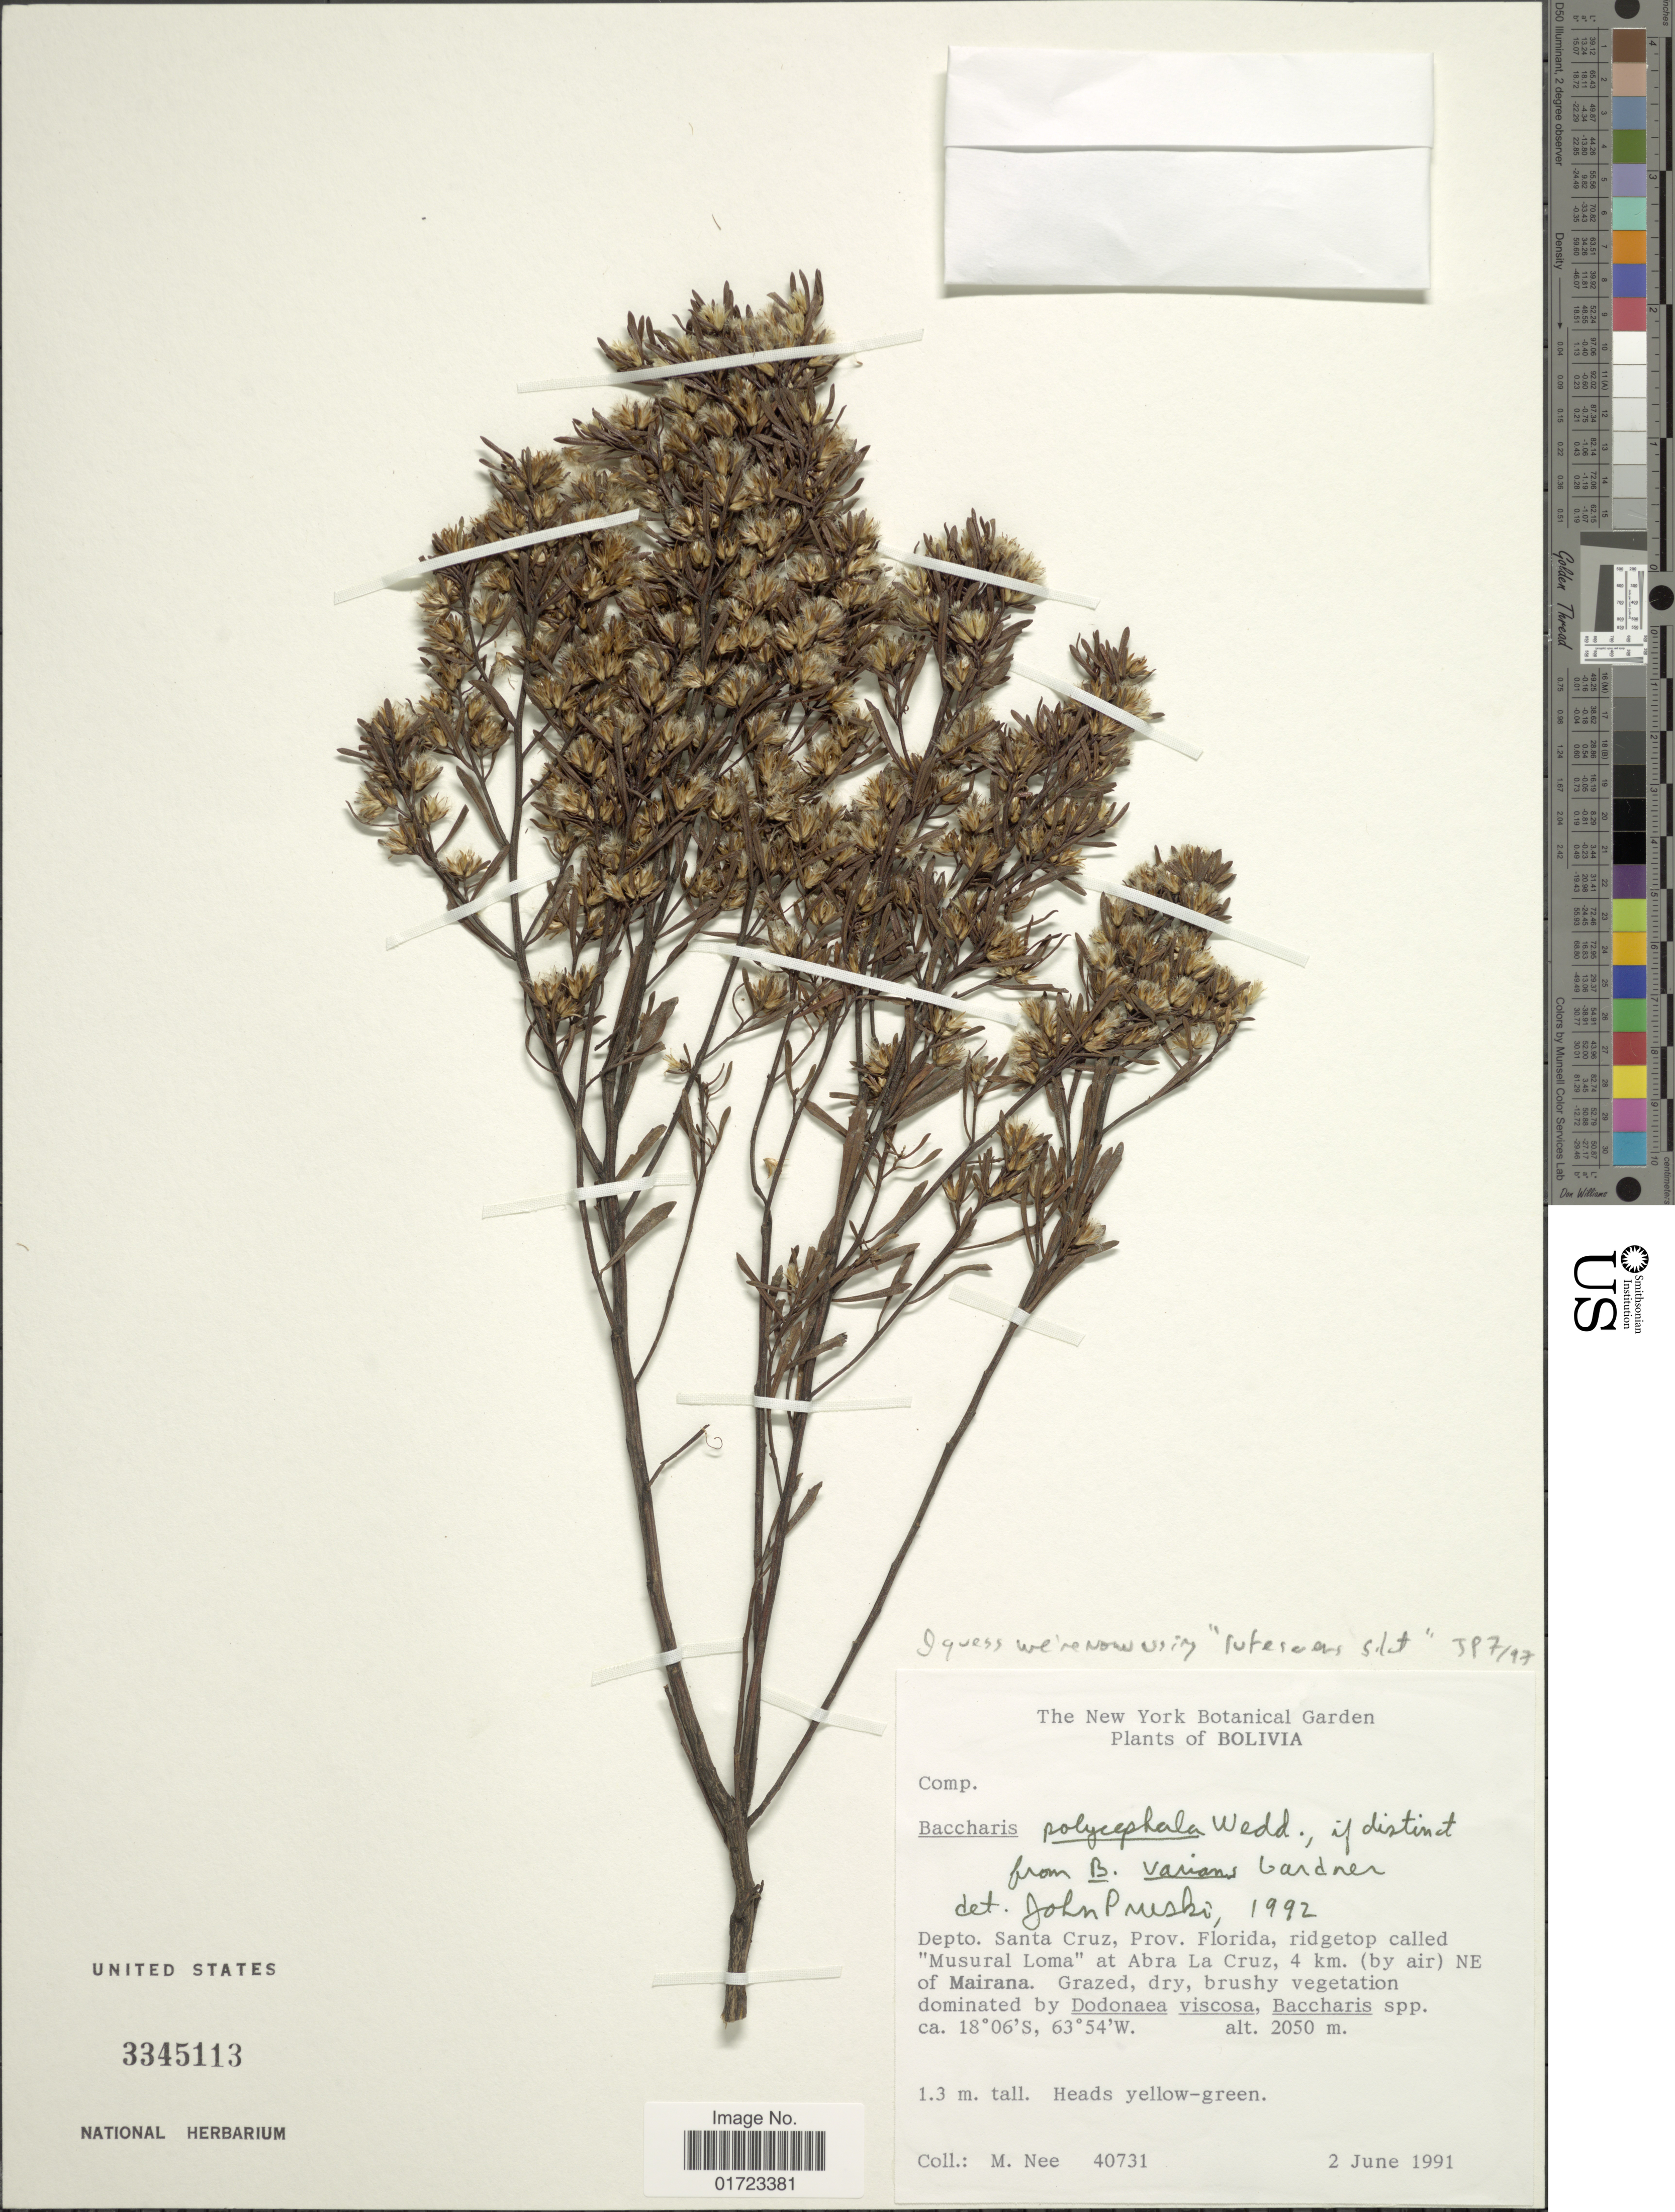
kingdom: Plantae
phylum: Tracheophyta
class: Magnoliopsida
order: Asterales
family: Asteraceae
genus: Baccharis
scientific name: Baccharis rufescens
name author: Spreng.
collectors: M. Nee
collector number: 40731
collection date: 1991-06-02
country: Bolivia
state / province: Santa Cruz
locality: Depto. Santa Cruz. Prov. Florida, ridgetop called "Musural Loma"at Abra La Cruz, 4 km. (by air) NE of Mairana.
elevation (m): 2050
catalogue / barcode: US 3345113